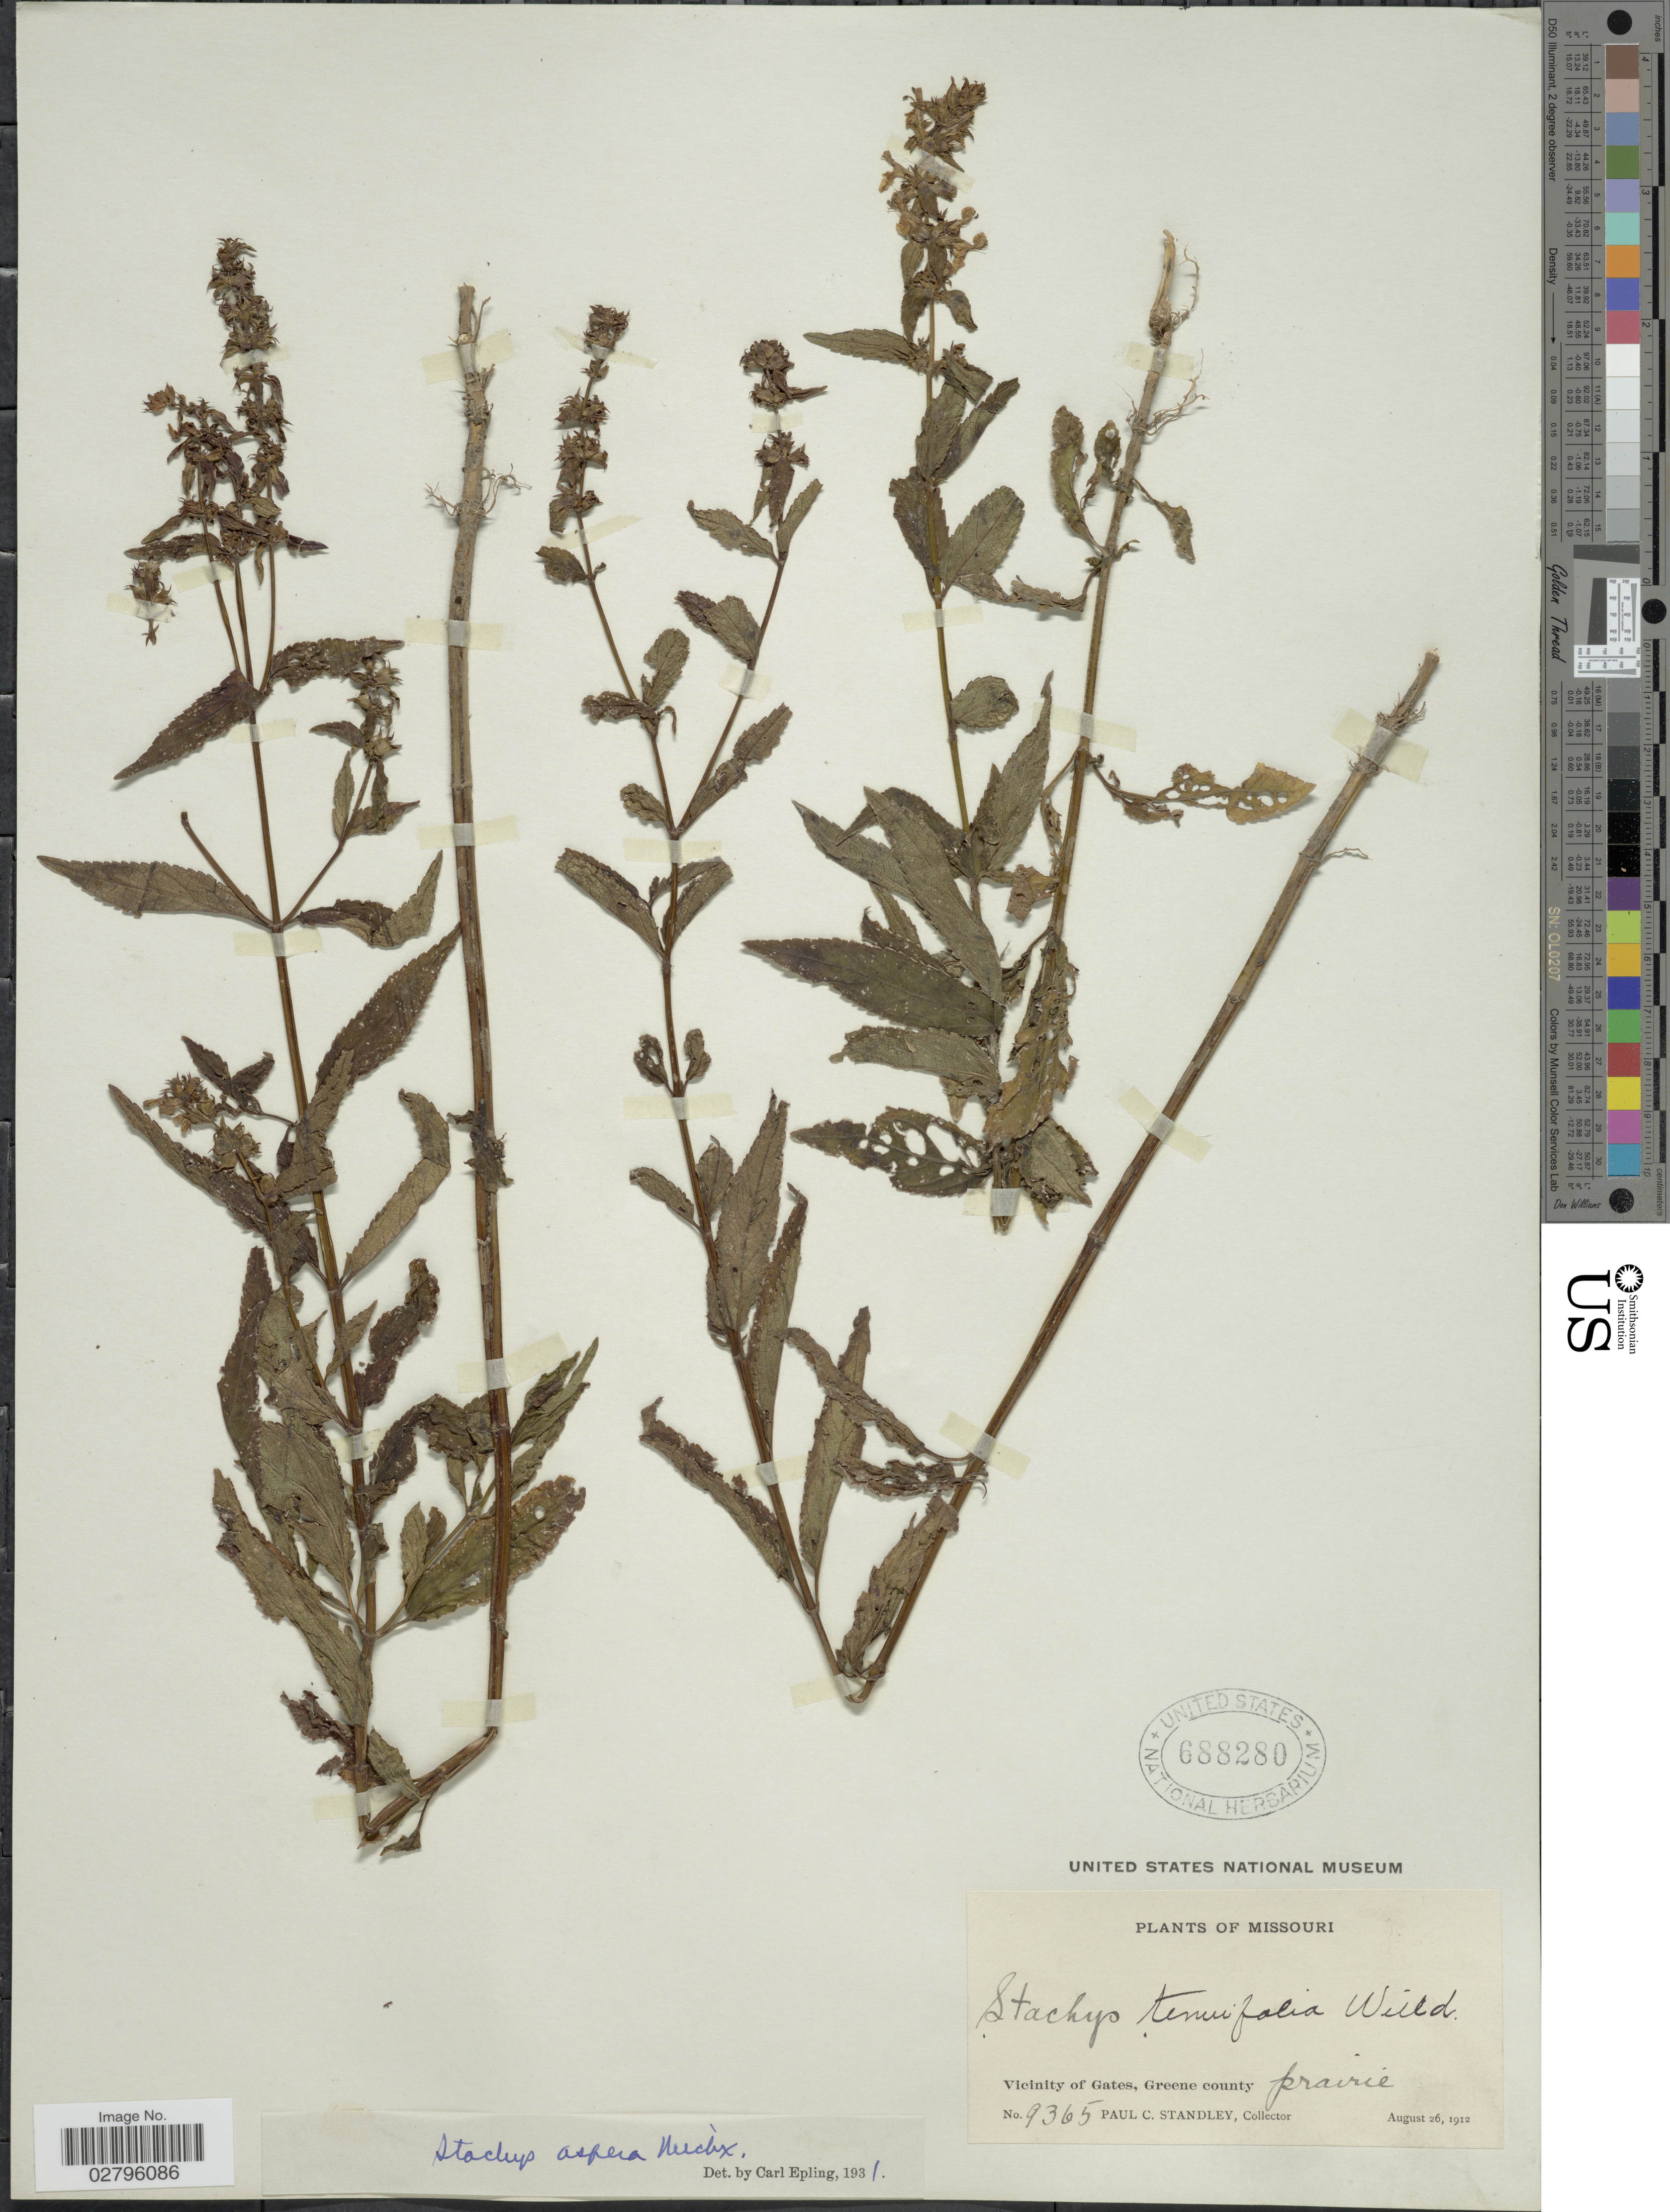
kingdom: Plantae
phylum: Tracheophyta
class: Magnoliopsida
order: Lamiales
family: Lamiaceae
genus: Stachys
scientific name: Stachys aspera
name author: Michx.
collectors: P. C. Standley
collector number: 9365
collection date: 1912-08-26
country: United States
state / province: Missouri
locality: Vicinity of Gates, Greene County.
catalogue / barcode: US 688280